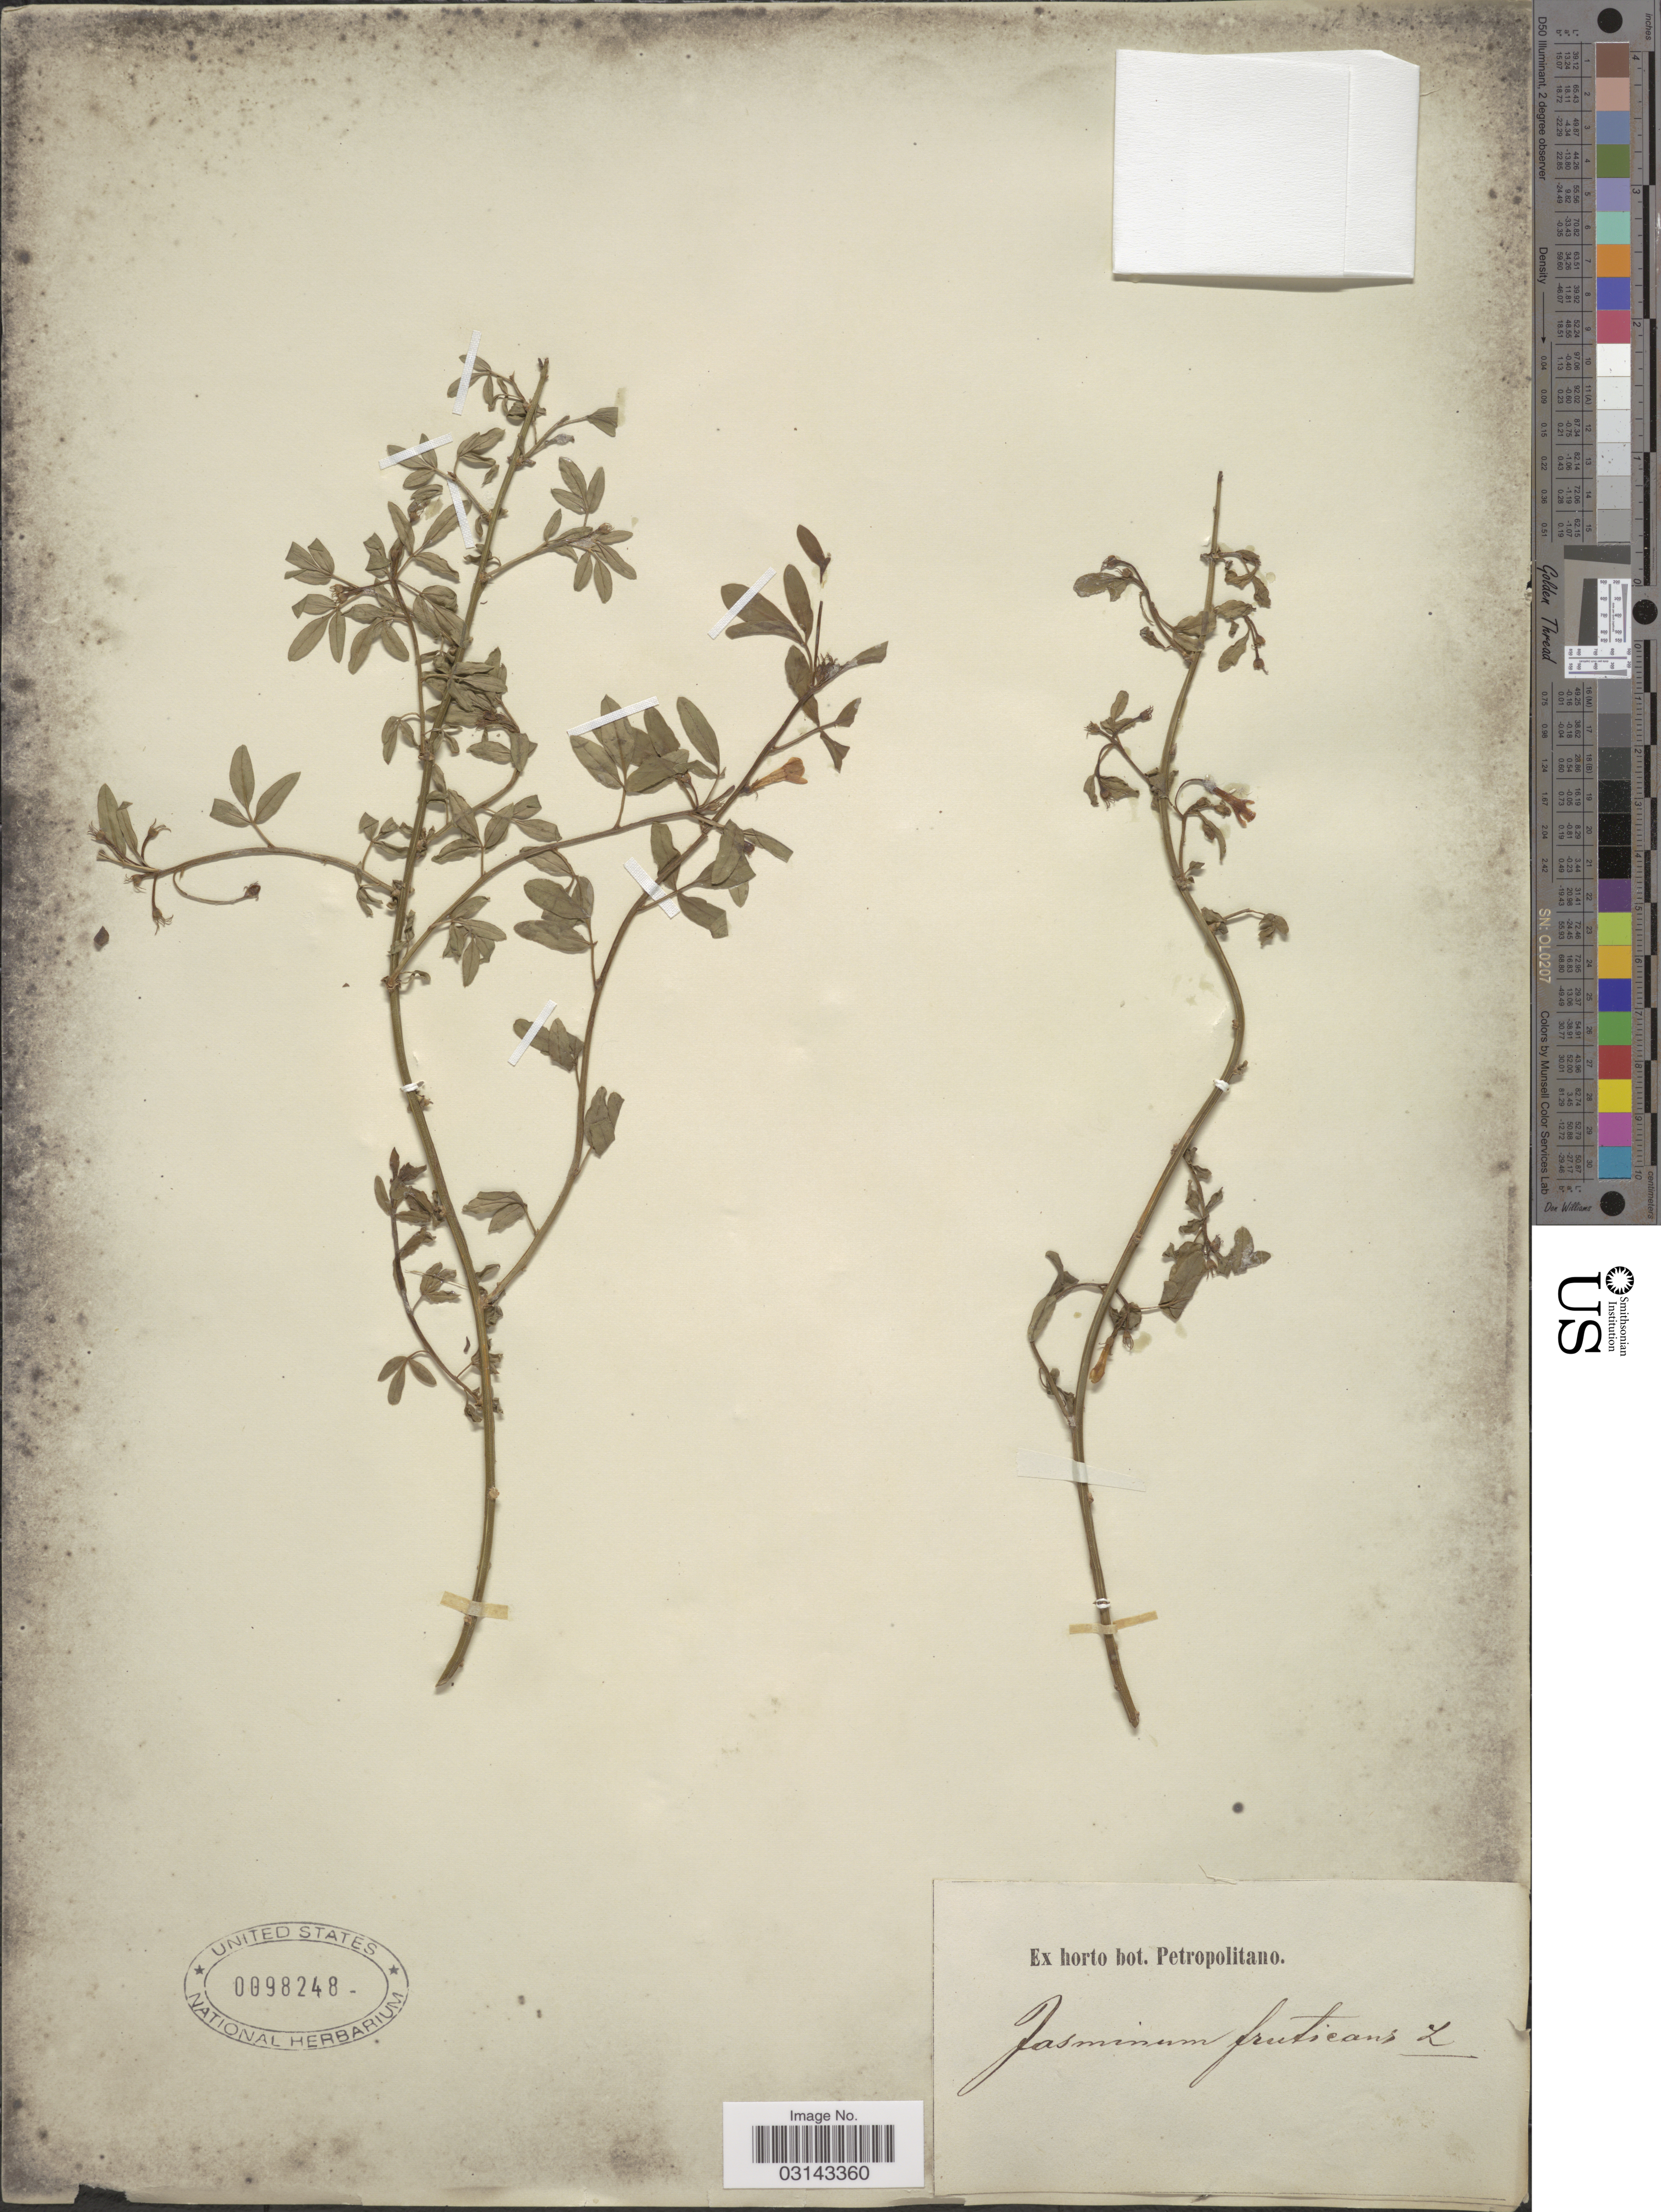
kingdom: Plantae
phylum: Tracheophyta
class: Magnoliopsida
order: Lamiales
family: Oleaceae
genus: Jasminum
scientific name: Jasminum fruticans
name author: L.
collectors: ex Horto Bot. Petropolitano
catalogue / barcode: US 98248